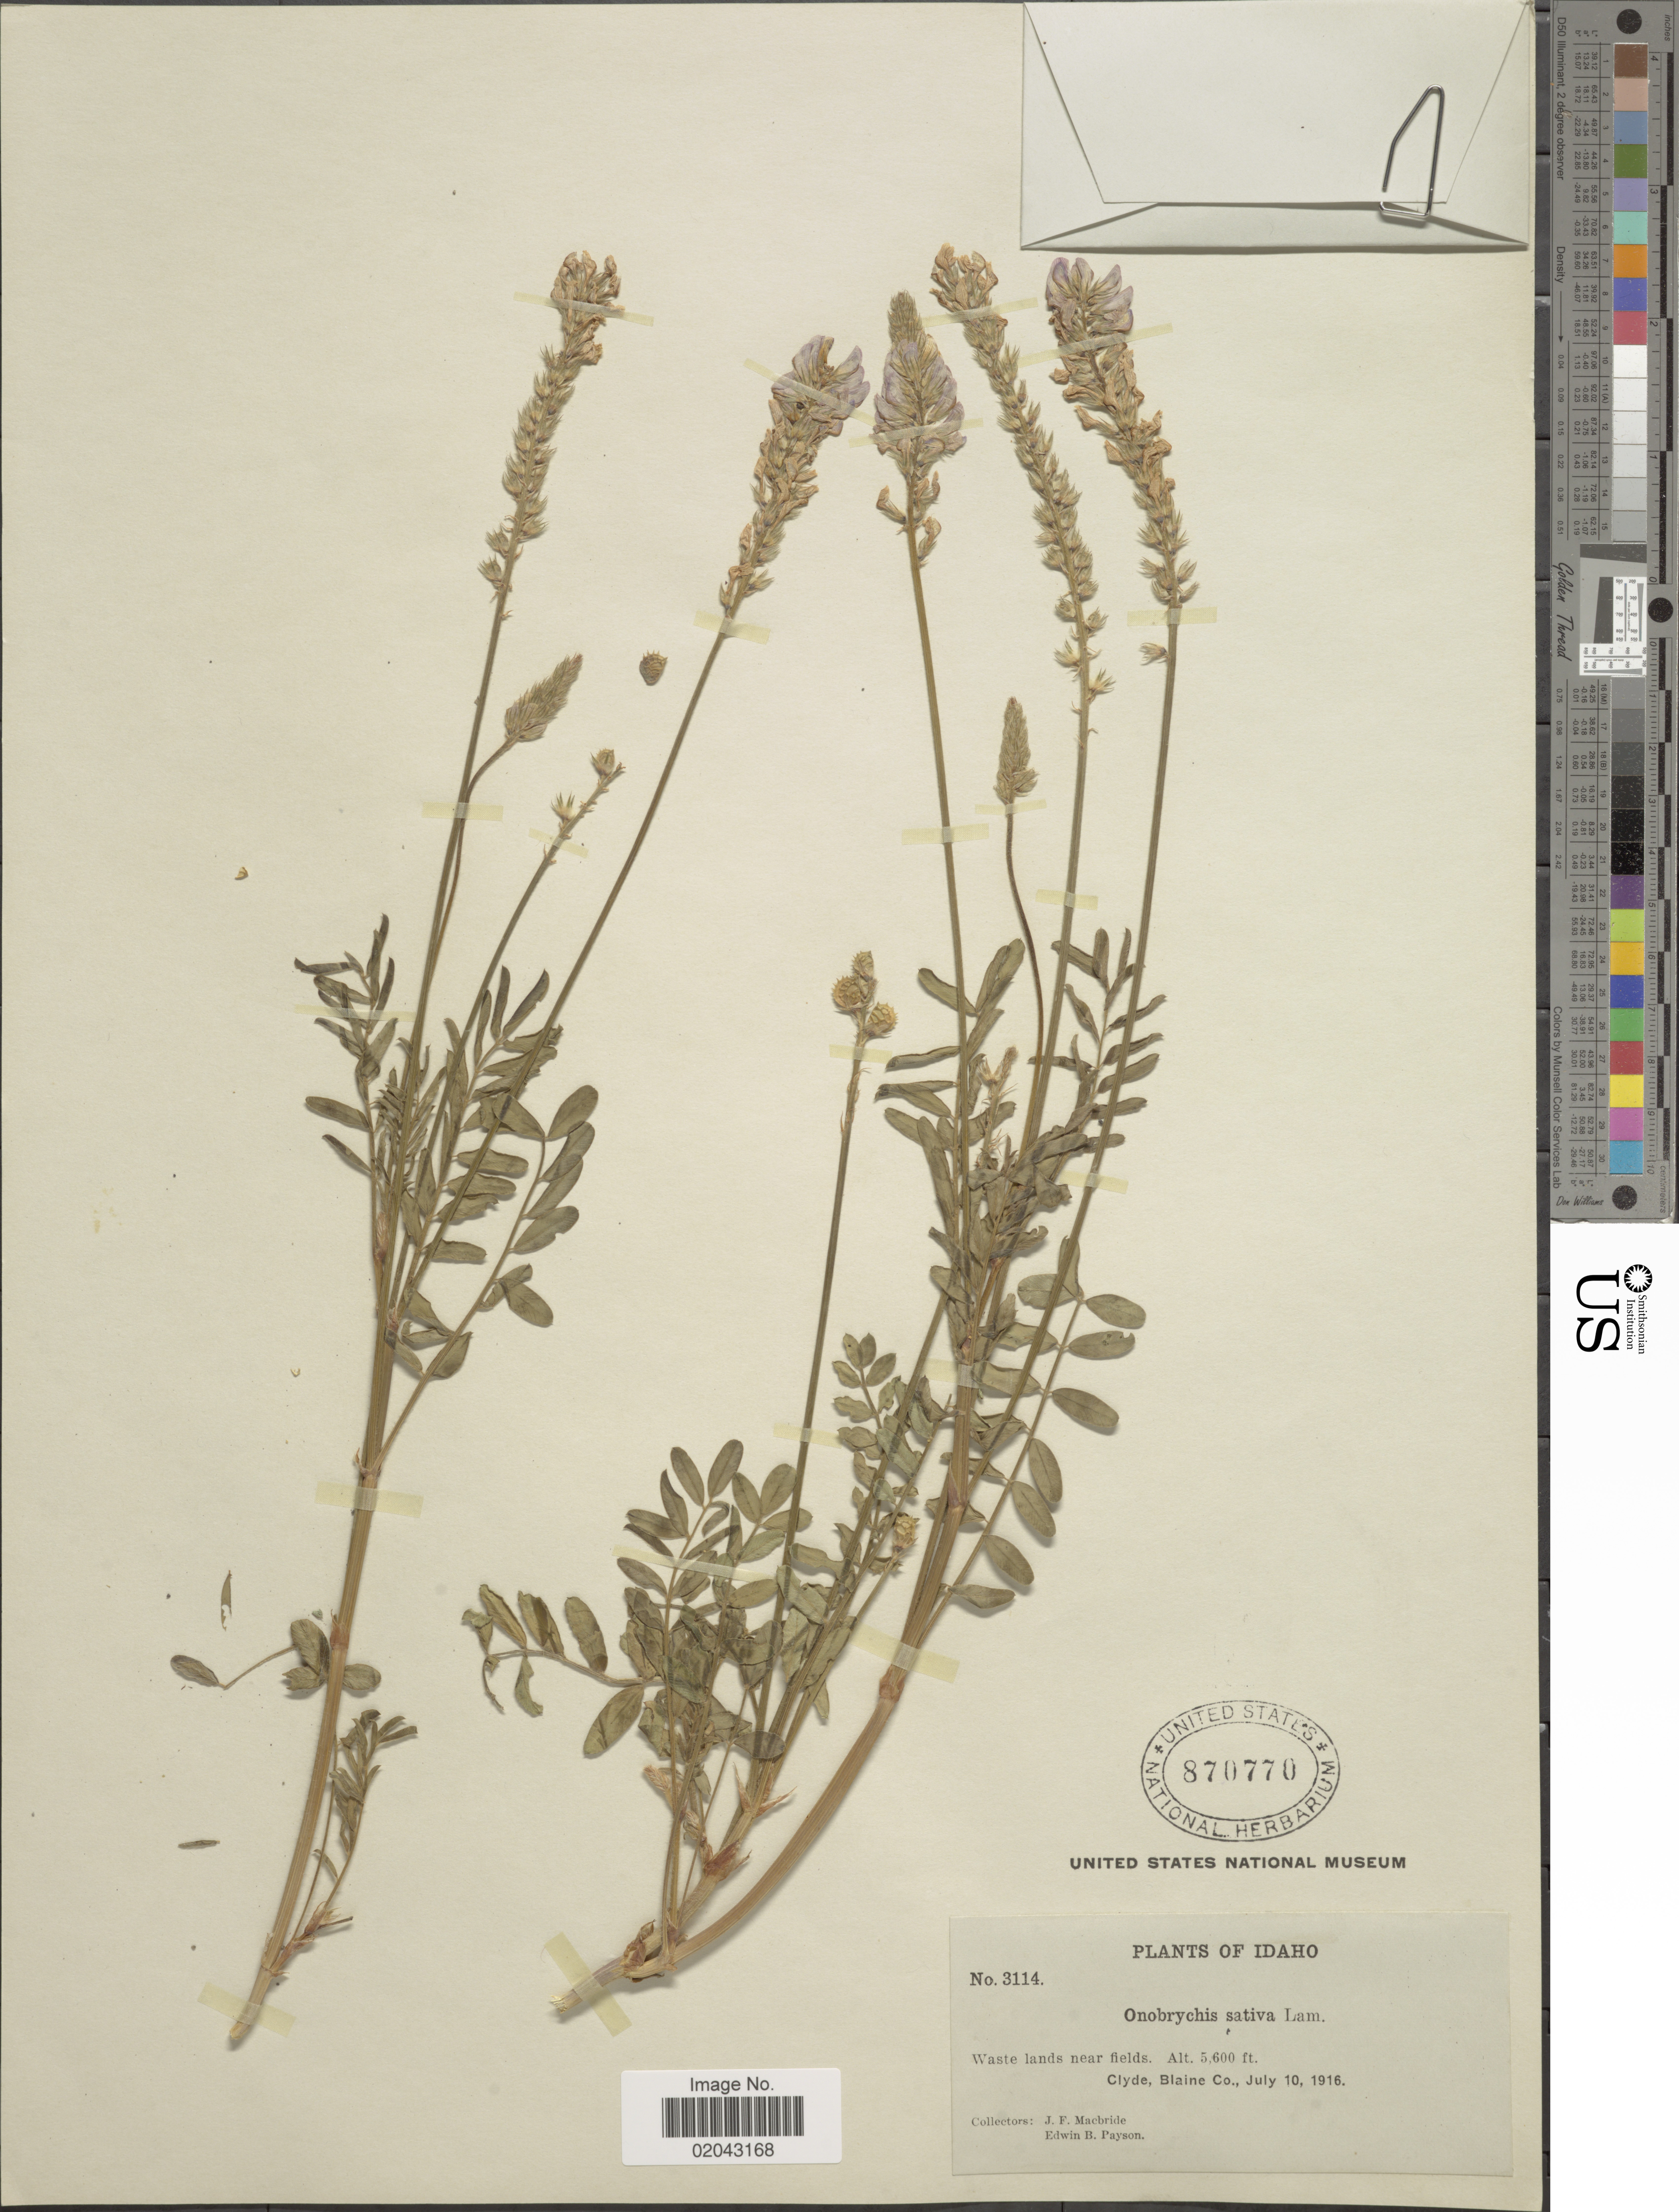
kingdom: Plantae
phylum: Tracheophyta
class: Magnoliopsida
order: Fabales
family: Fabaceae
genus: Onobrychis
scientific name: Onobrychis sativa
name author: Lam.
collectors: J. F. Macbride & E. B. Payson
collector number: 3114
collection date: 1916-07-10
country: United States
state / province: Idaho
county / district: Blaine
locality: Waste lands near fields, Clyde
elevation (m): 1707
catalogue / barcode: US 870770